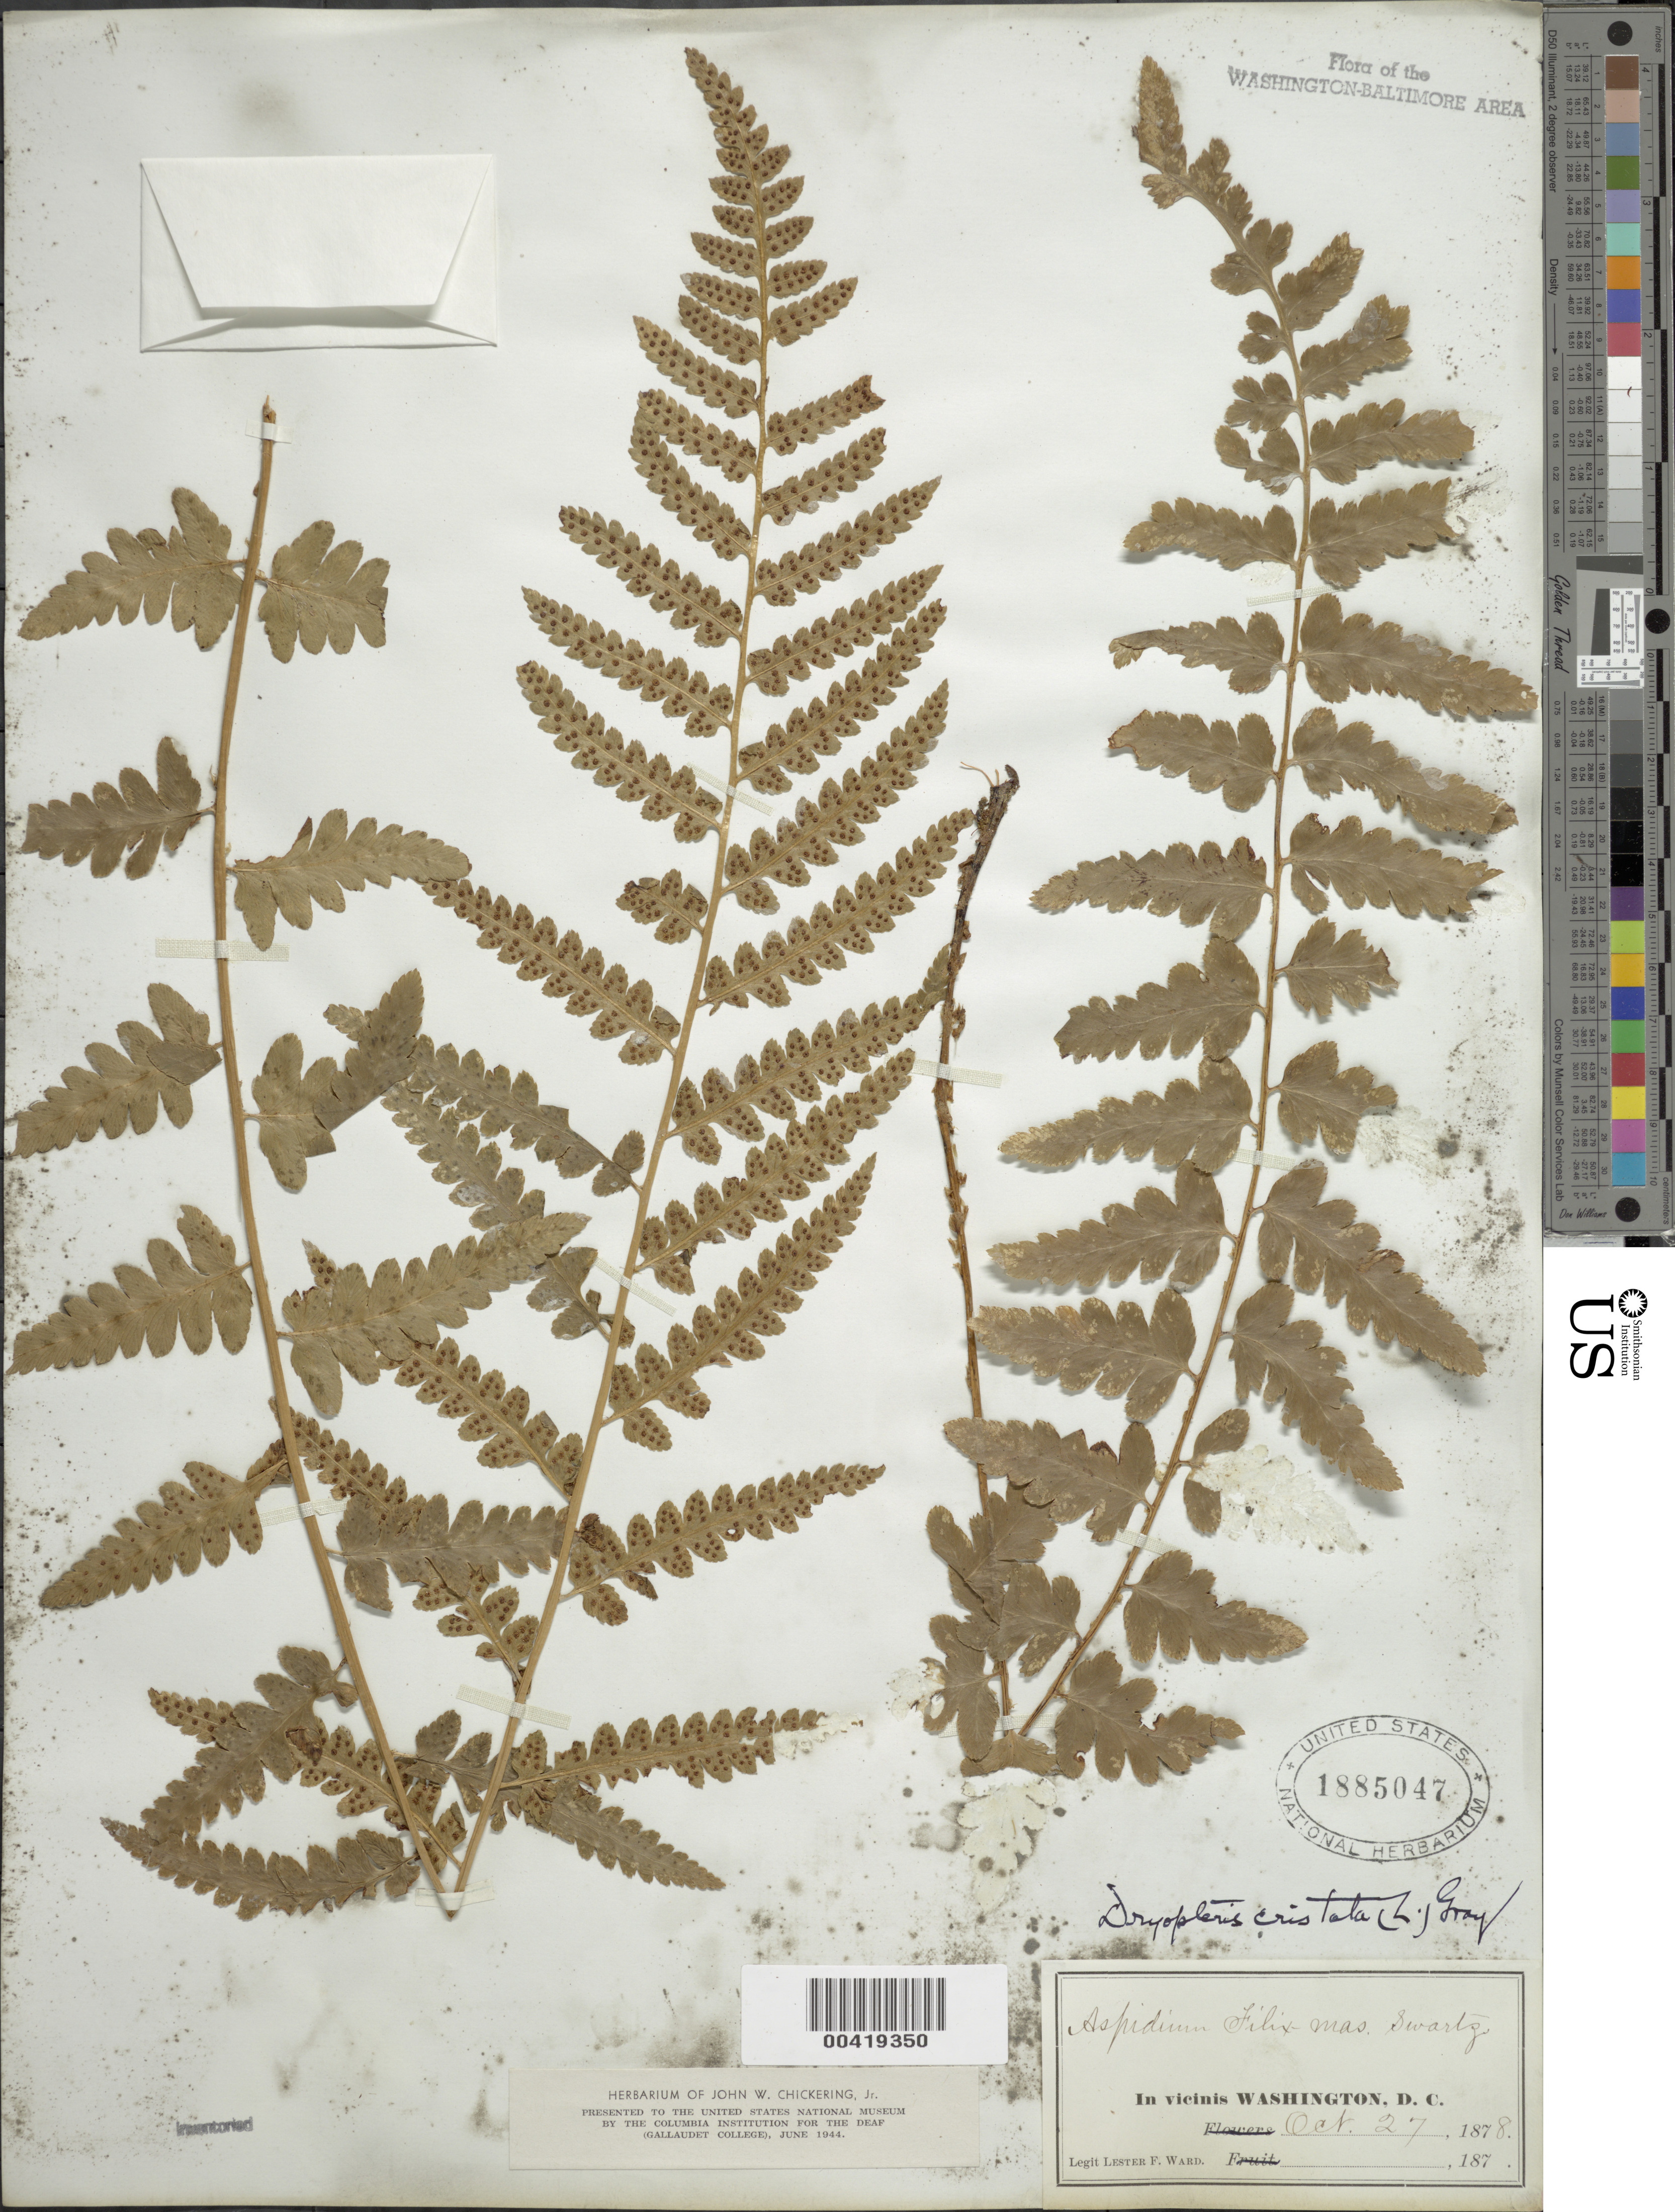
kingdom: Plantae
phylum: Tracheophyta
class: Polypodiopsida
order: Polypodiales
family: Dryopteridaceae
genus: Dryopteris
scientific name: Dryopteris cristata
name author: (L.) A. Gray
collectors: L. F. Ward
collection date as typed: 27 Oct 1878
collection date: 1878-10-27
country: United States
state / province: District of Columbia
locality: Washington DC Area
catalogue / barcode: US 1885047